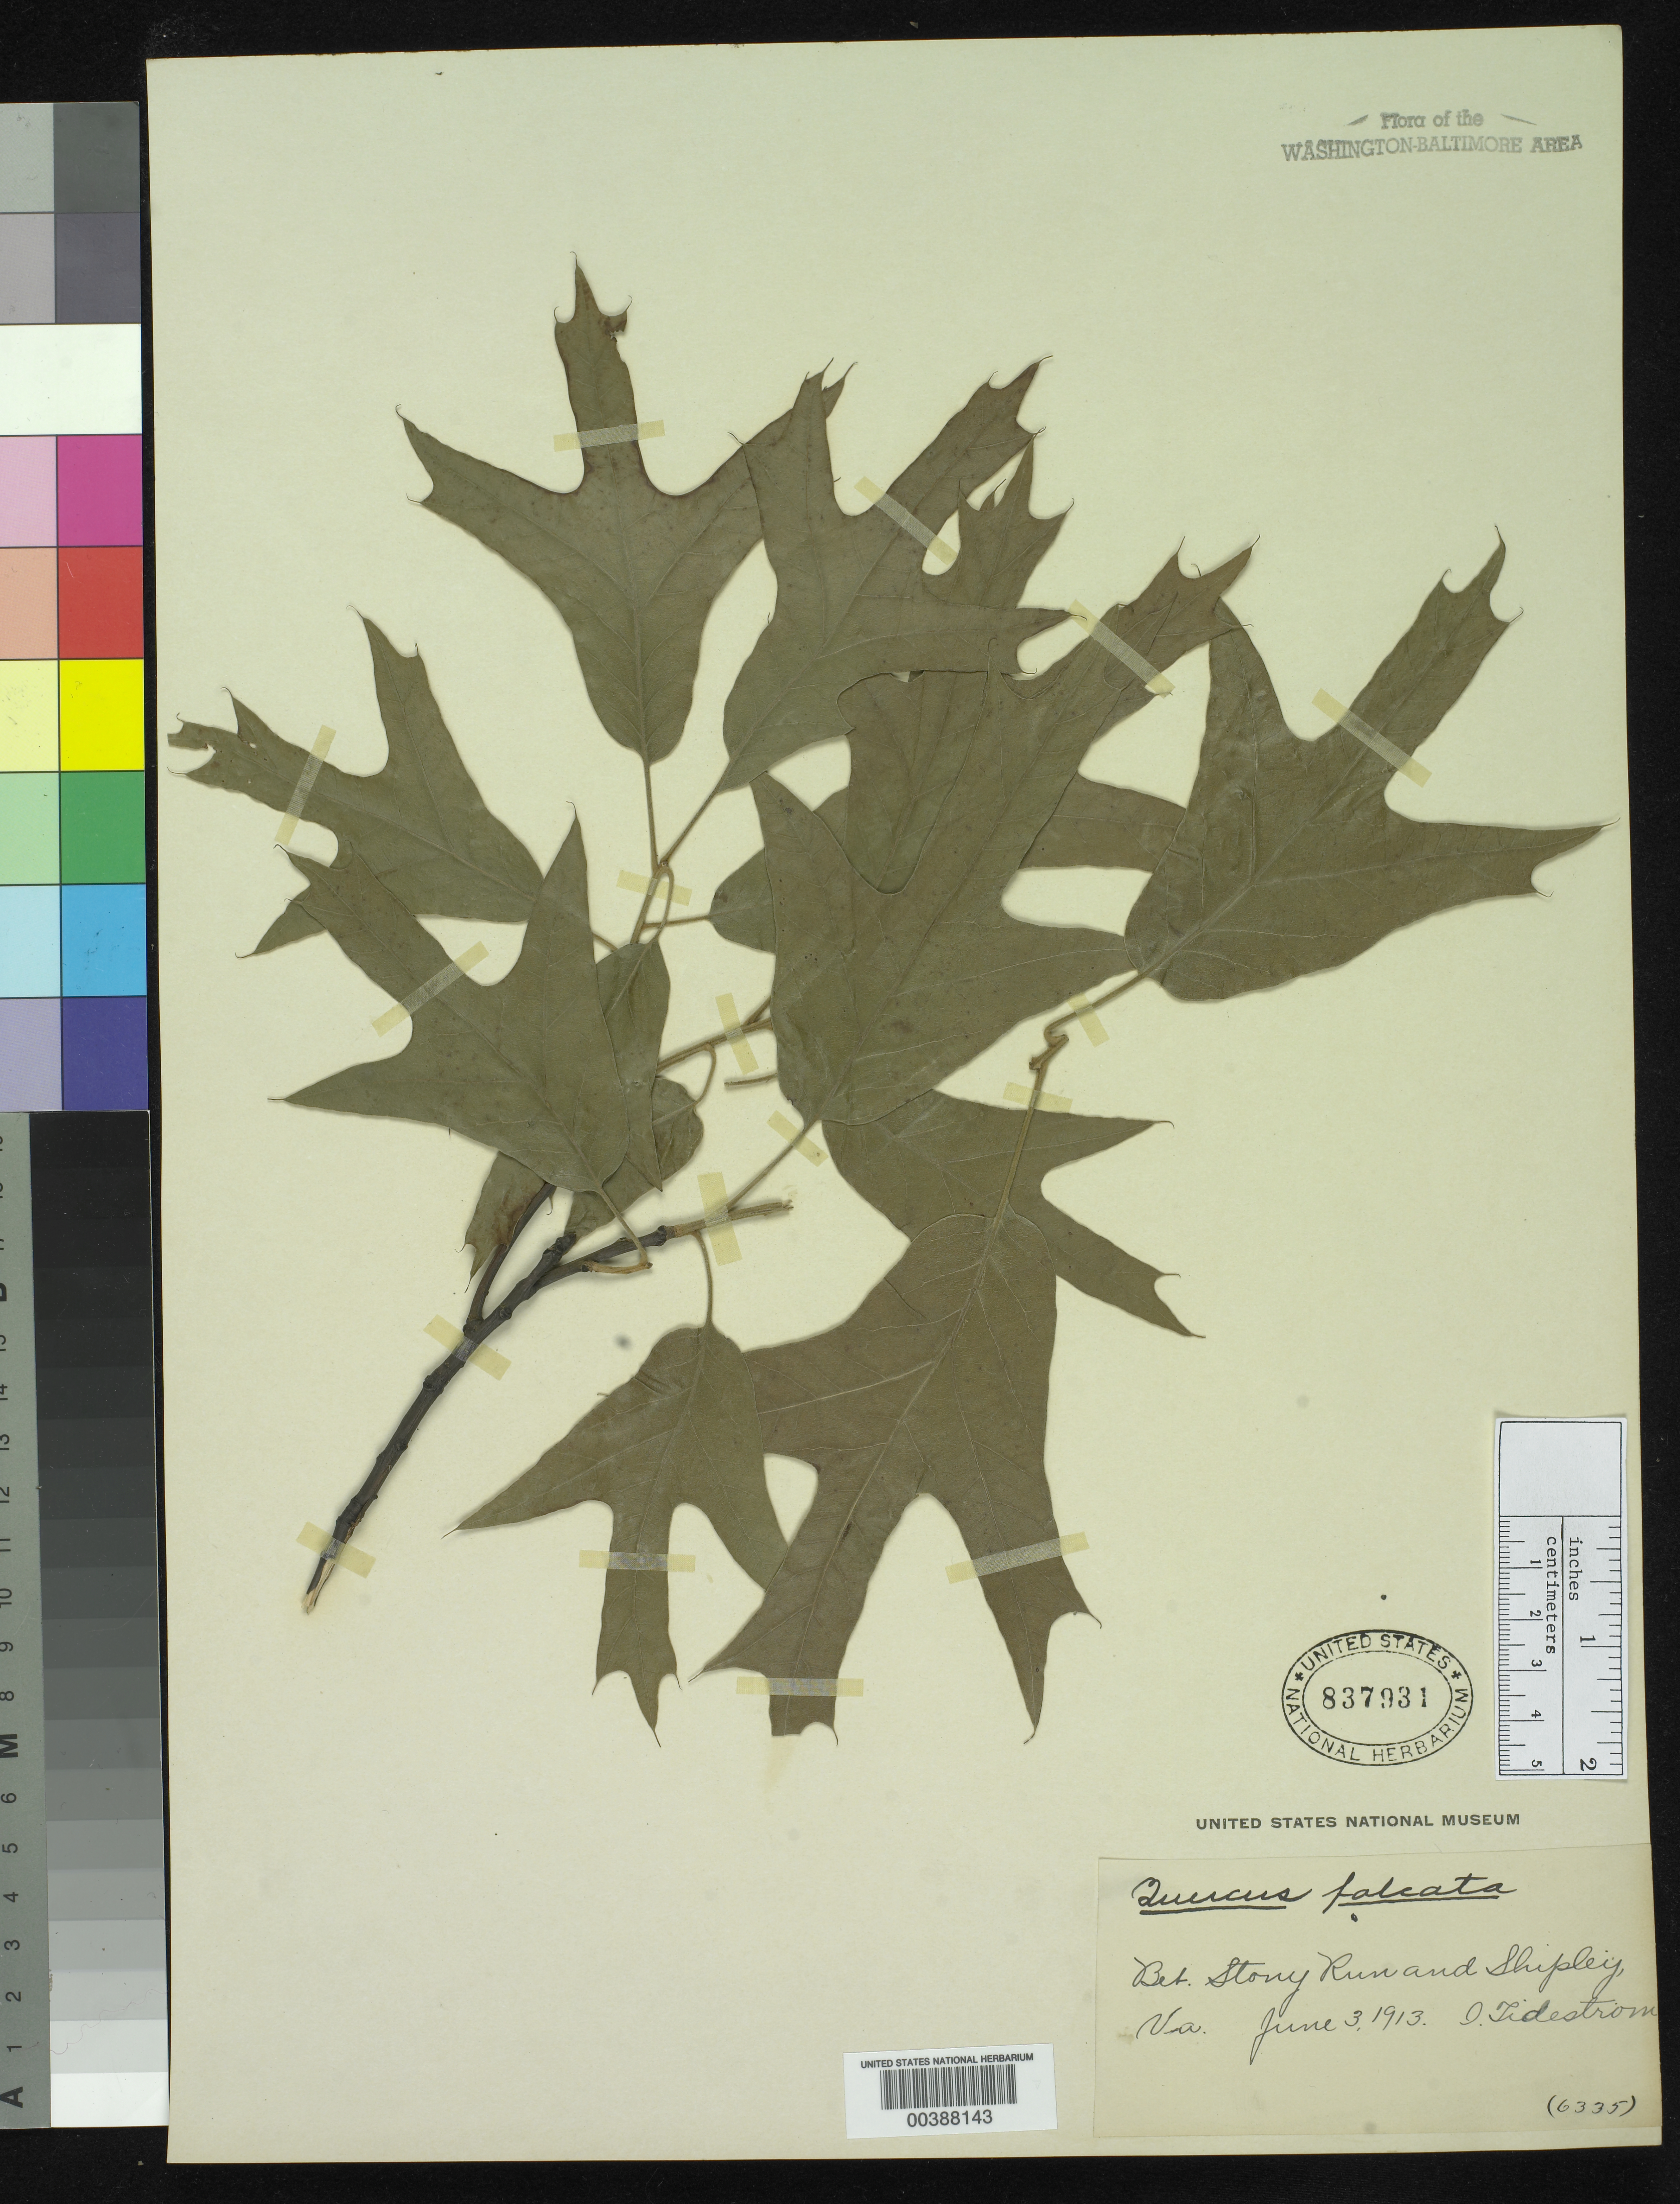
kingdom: Plantae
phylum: Tracheophyta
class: Magnoliopsida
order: Fagales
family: Fagaceae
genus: Quercus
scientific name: Quercus falcata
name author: Michx.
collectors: I. F. Tidestrom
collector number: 6335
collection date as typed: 03 Jun 1913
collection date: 1913-06-03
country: United States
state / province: Maryland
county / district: Anne Arundel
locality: Between Stony Run and Shipley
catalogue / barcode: US 837931